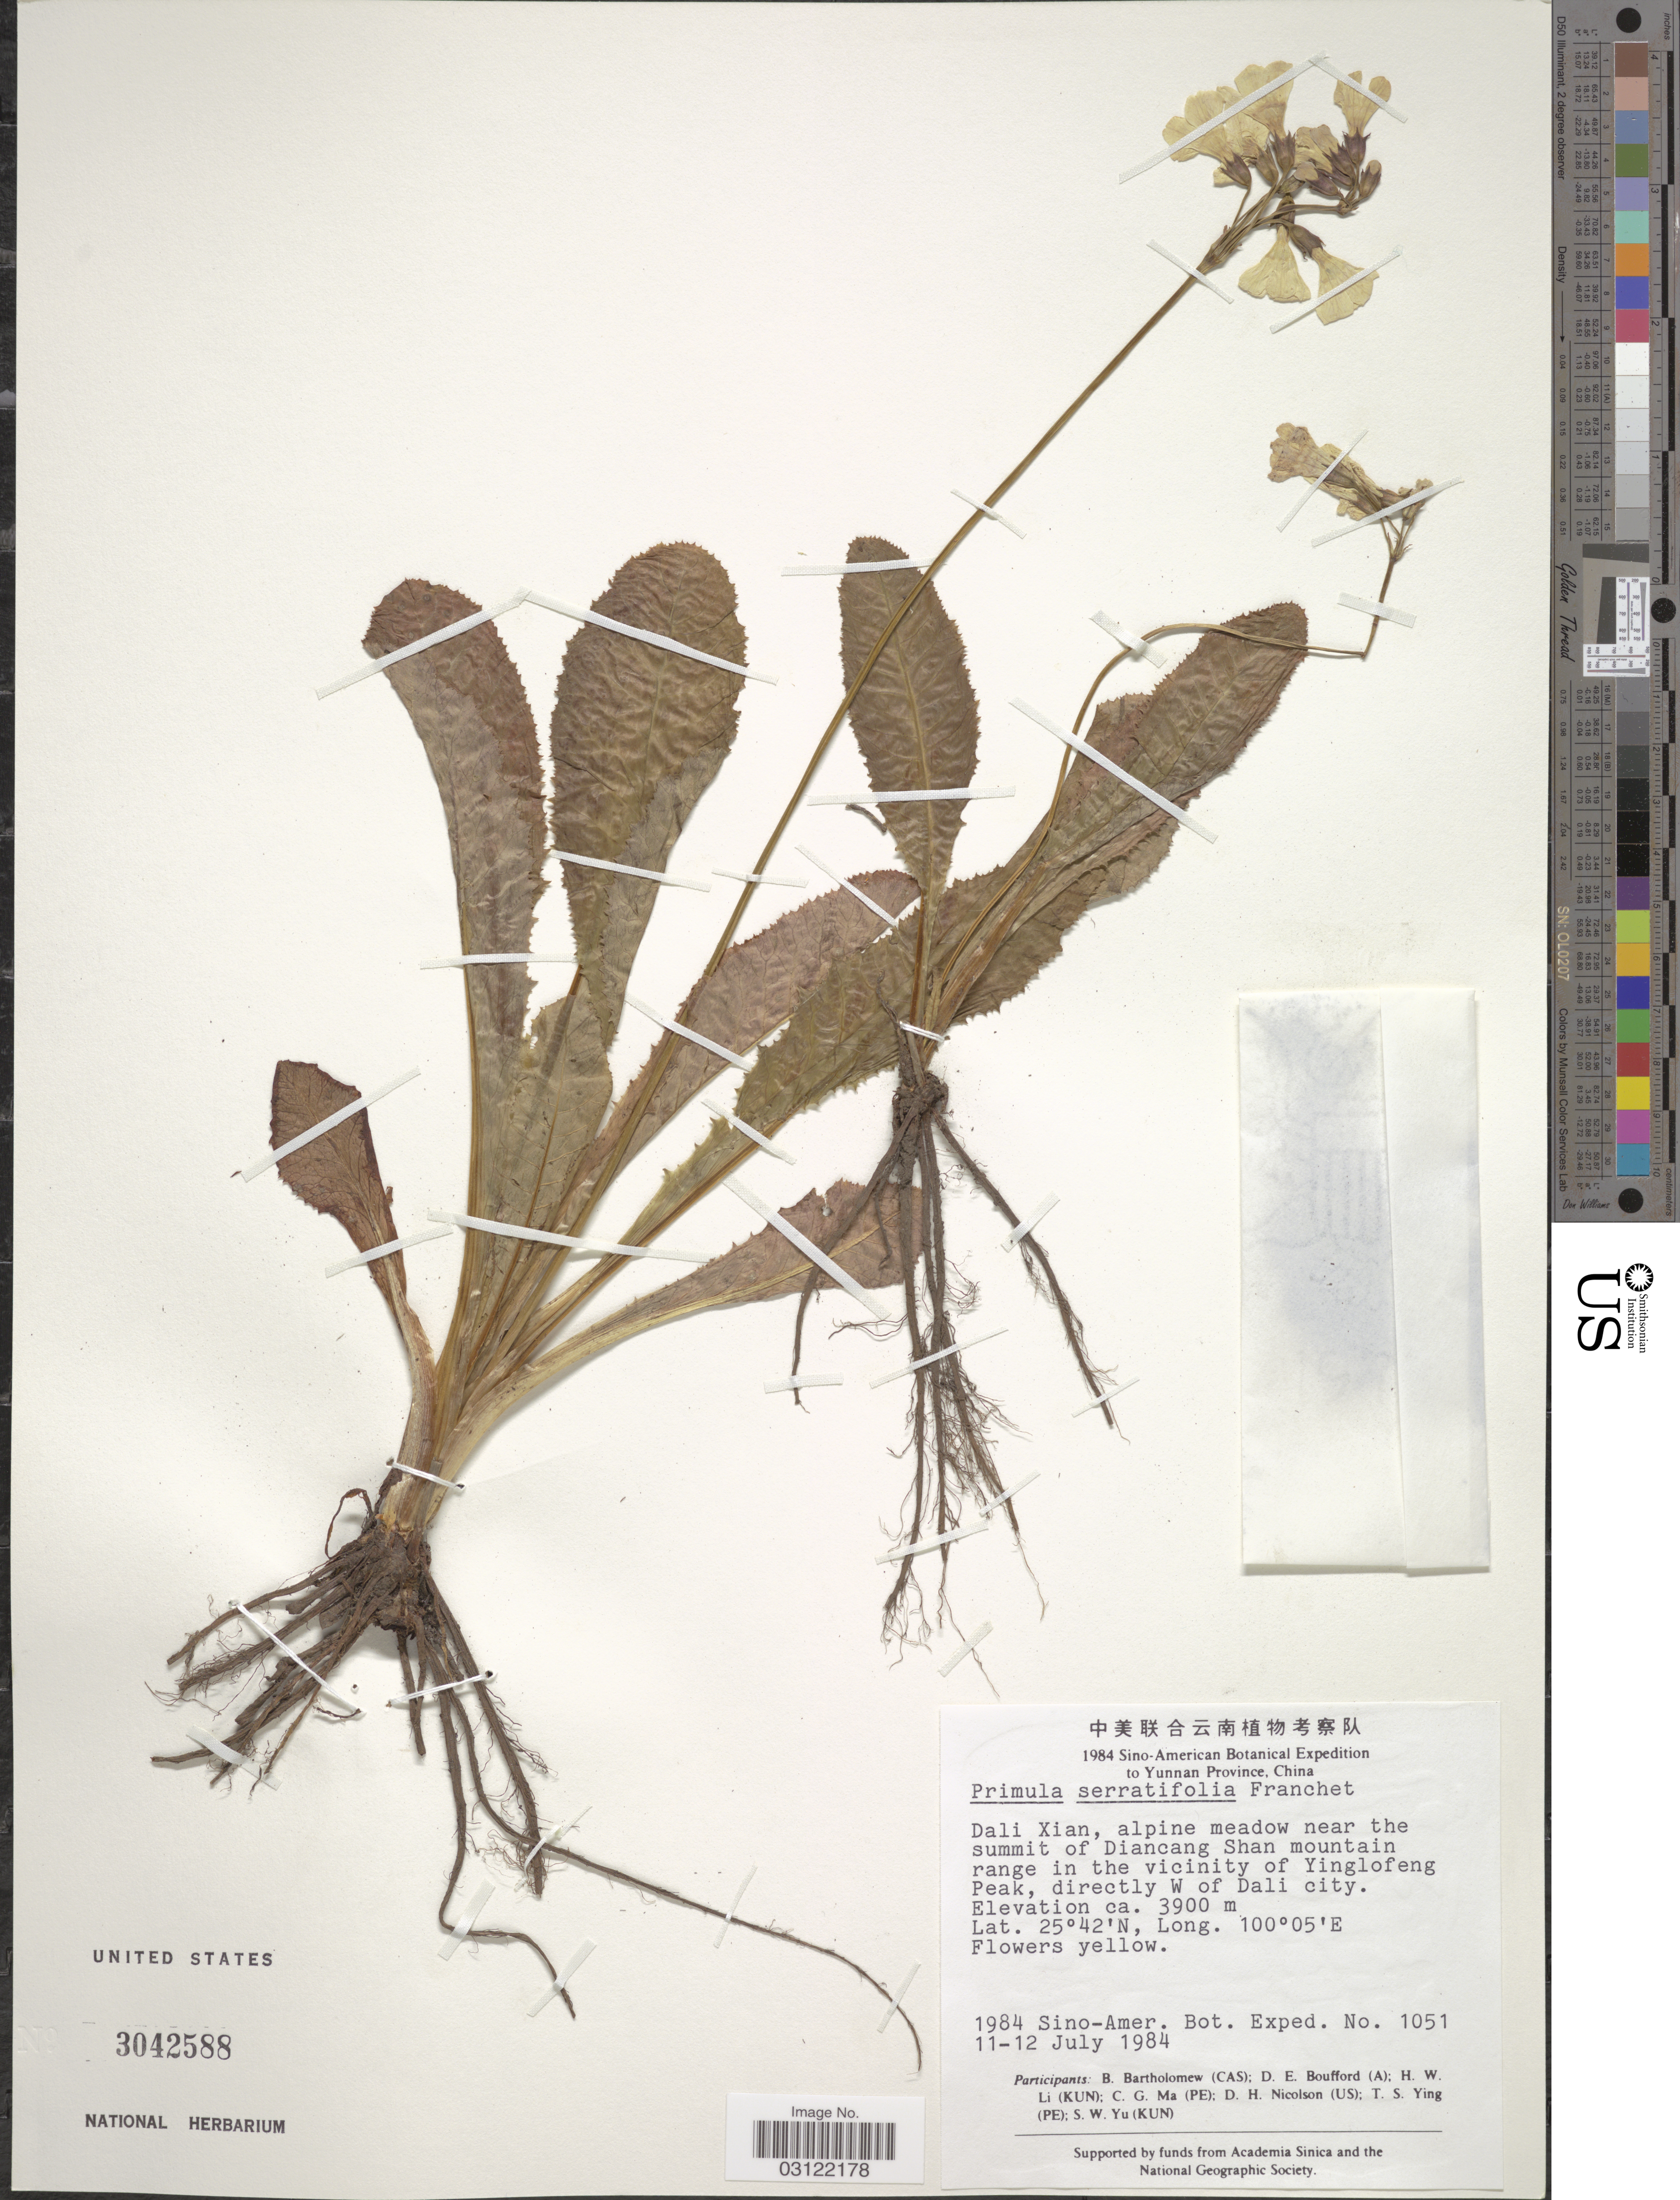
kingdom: Plantae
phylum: Tracheophyta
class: Magnoliopsida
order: Ericales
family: Primulaceae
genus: Primula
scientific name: Primula serratifolia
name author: Franch.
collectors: B. Bartholomew, D. E. Boufford, H. W. Li, C. Ma & et al.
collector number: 1051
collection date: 1984-07-11/1984-07-12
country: China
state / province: Yunnan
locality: Yunnan Province. Dali Xian, alpine meadow near the summit of Diancang Shan mountain range in the vicinity of Yinglofeng Peak, directly W of Dali City.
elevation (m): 3900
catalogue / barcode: US 3042588